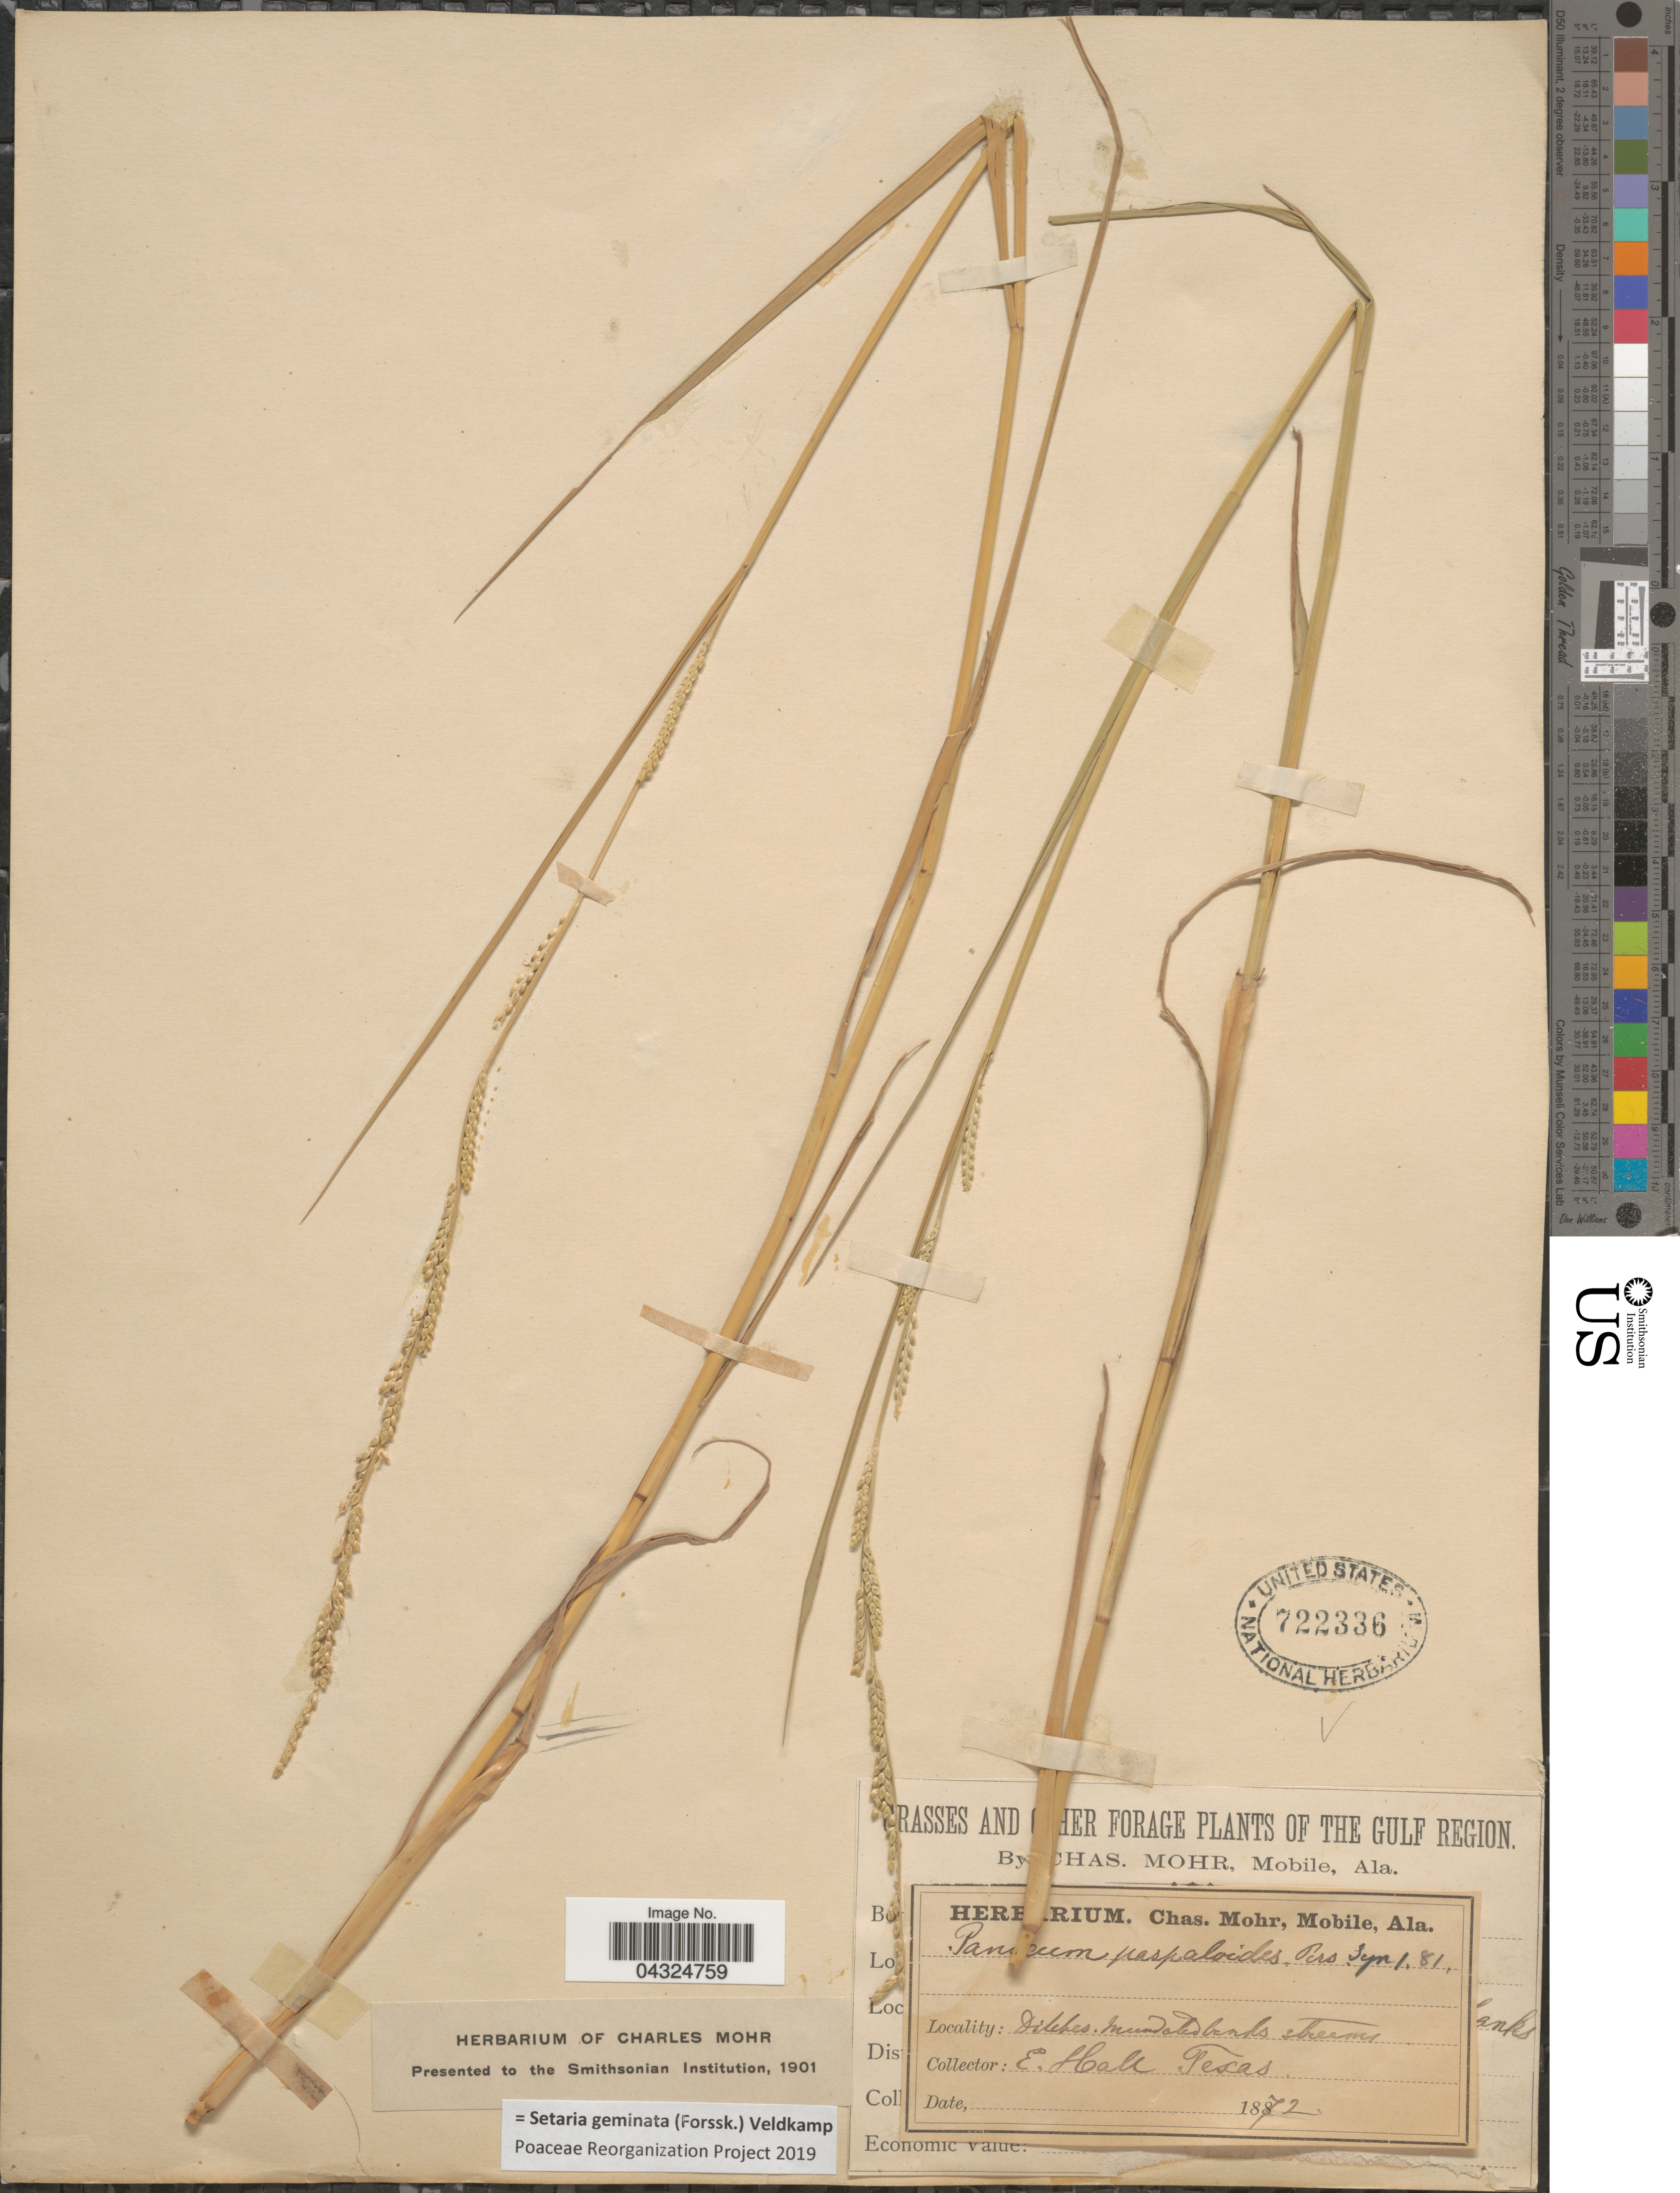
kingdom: Plantae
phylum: Tracheophyta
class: Liliopsida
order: Poales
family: Poaceae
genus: Setaria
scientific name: Setaria geminata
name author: (Forssk.) Veldkamp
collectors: E. Hall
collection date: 1872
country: United States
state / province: Texas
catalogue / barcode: US 722336